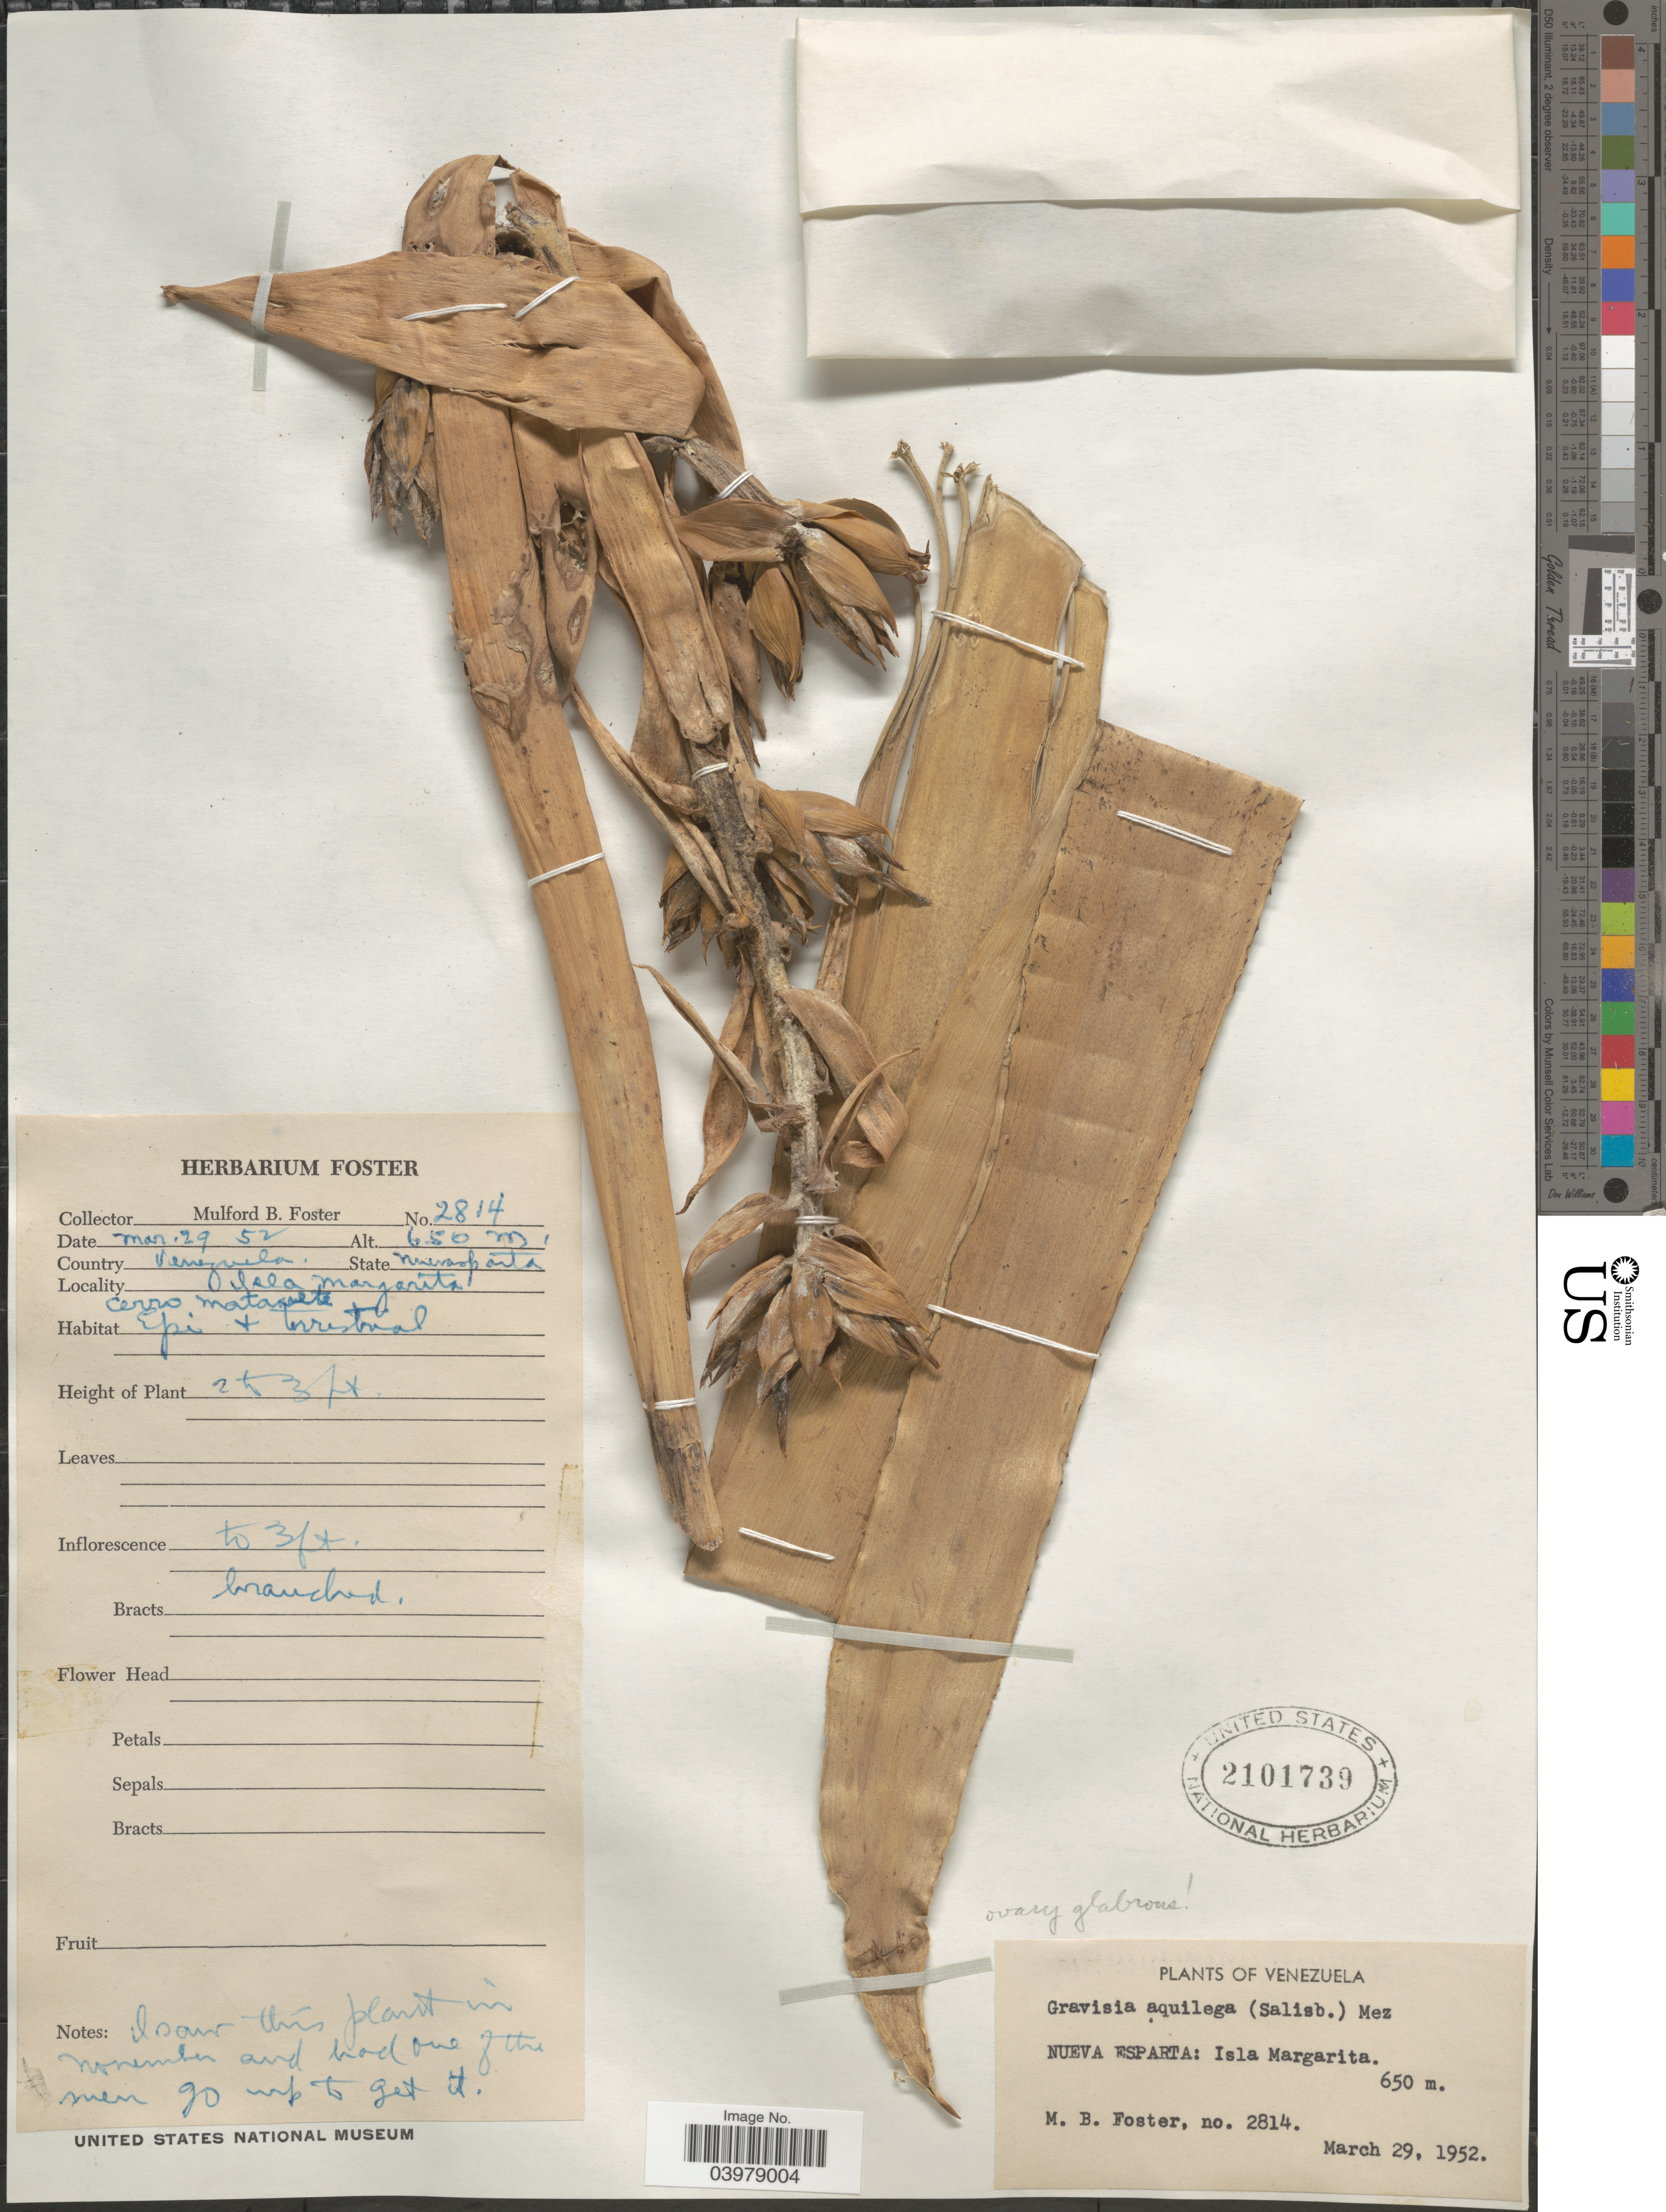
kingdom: Plantae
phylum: Tracheophyta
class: Liliopsida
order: Poales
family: Bromeliaceae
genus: Aechmea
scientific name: Aechmea aquilega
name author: (Salisb.) Griseb.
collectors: M. B. Foster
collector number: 2814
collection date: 1952-03-29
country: Venezuela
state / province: Nueva Esparta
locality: Isla Margarita.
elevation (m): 650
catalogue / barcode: US 2101739